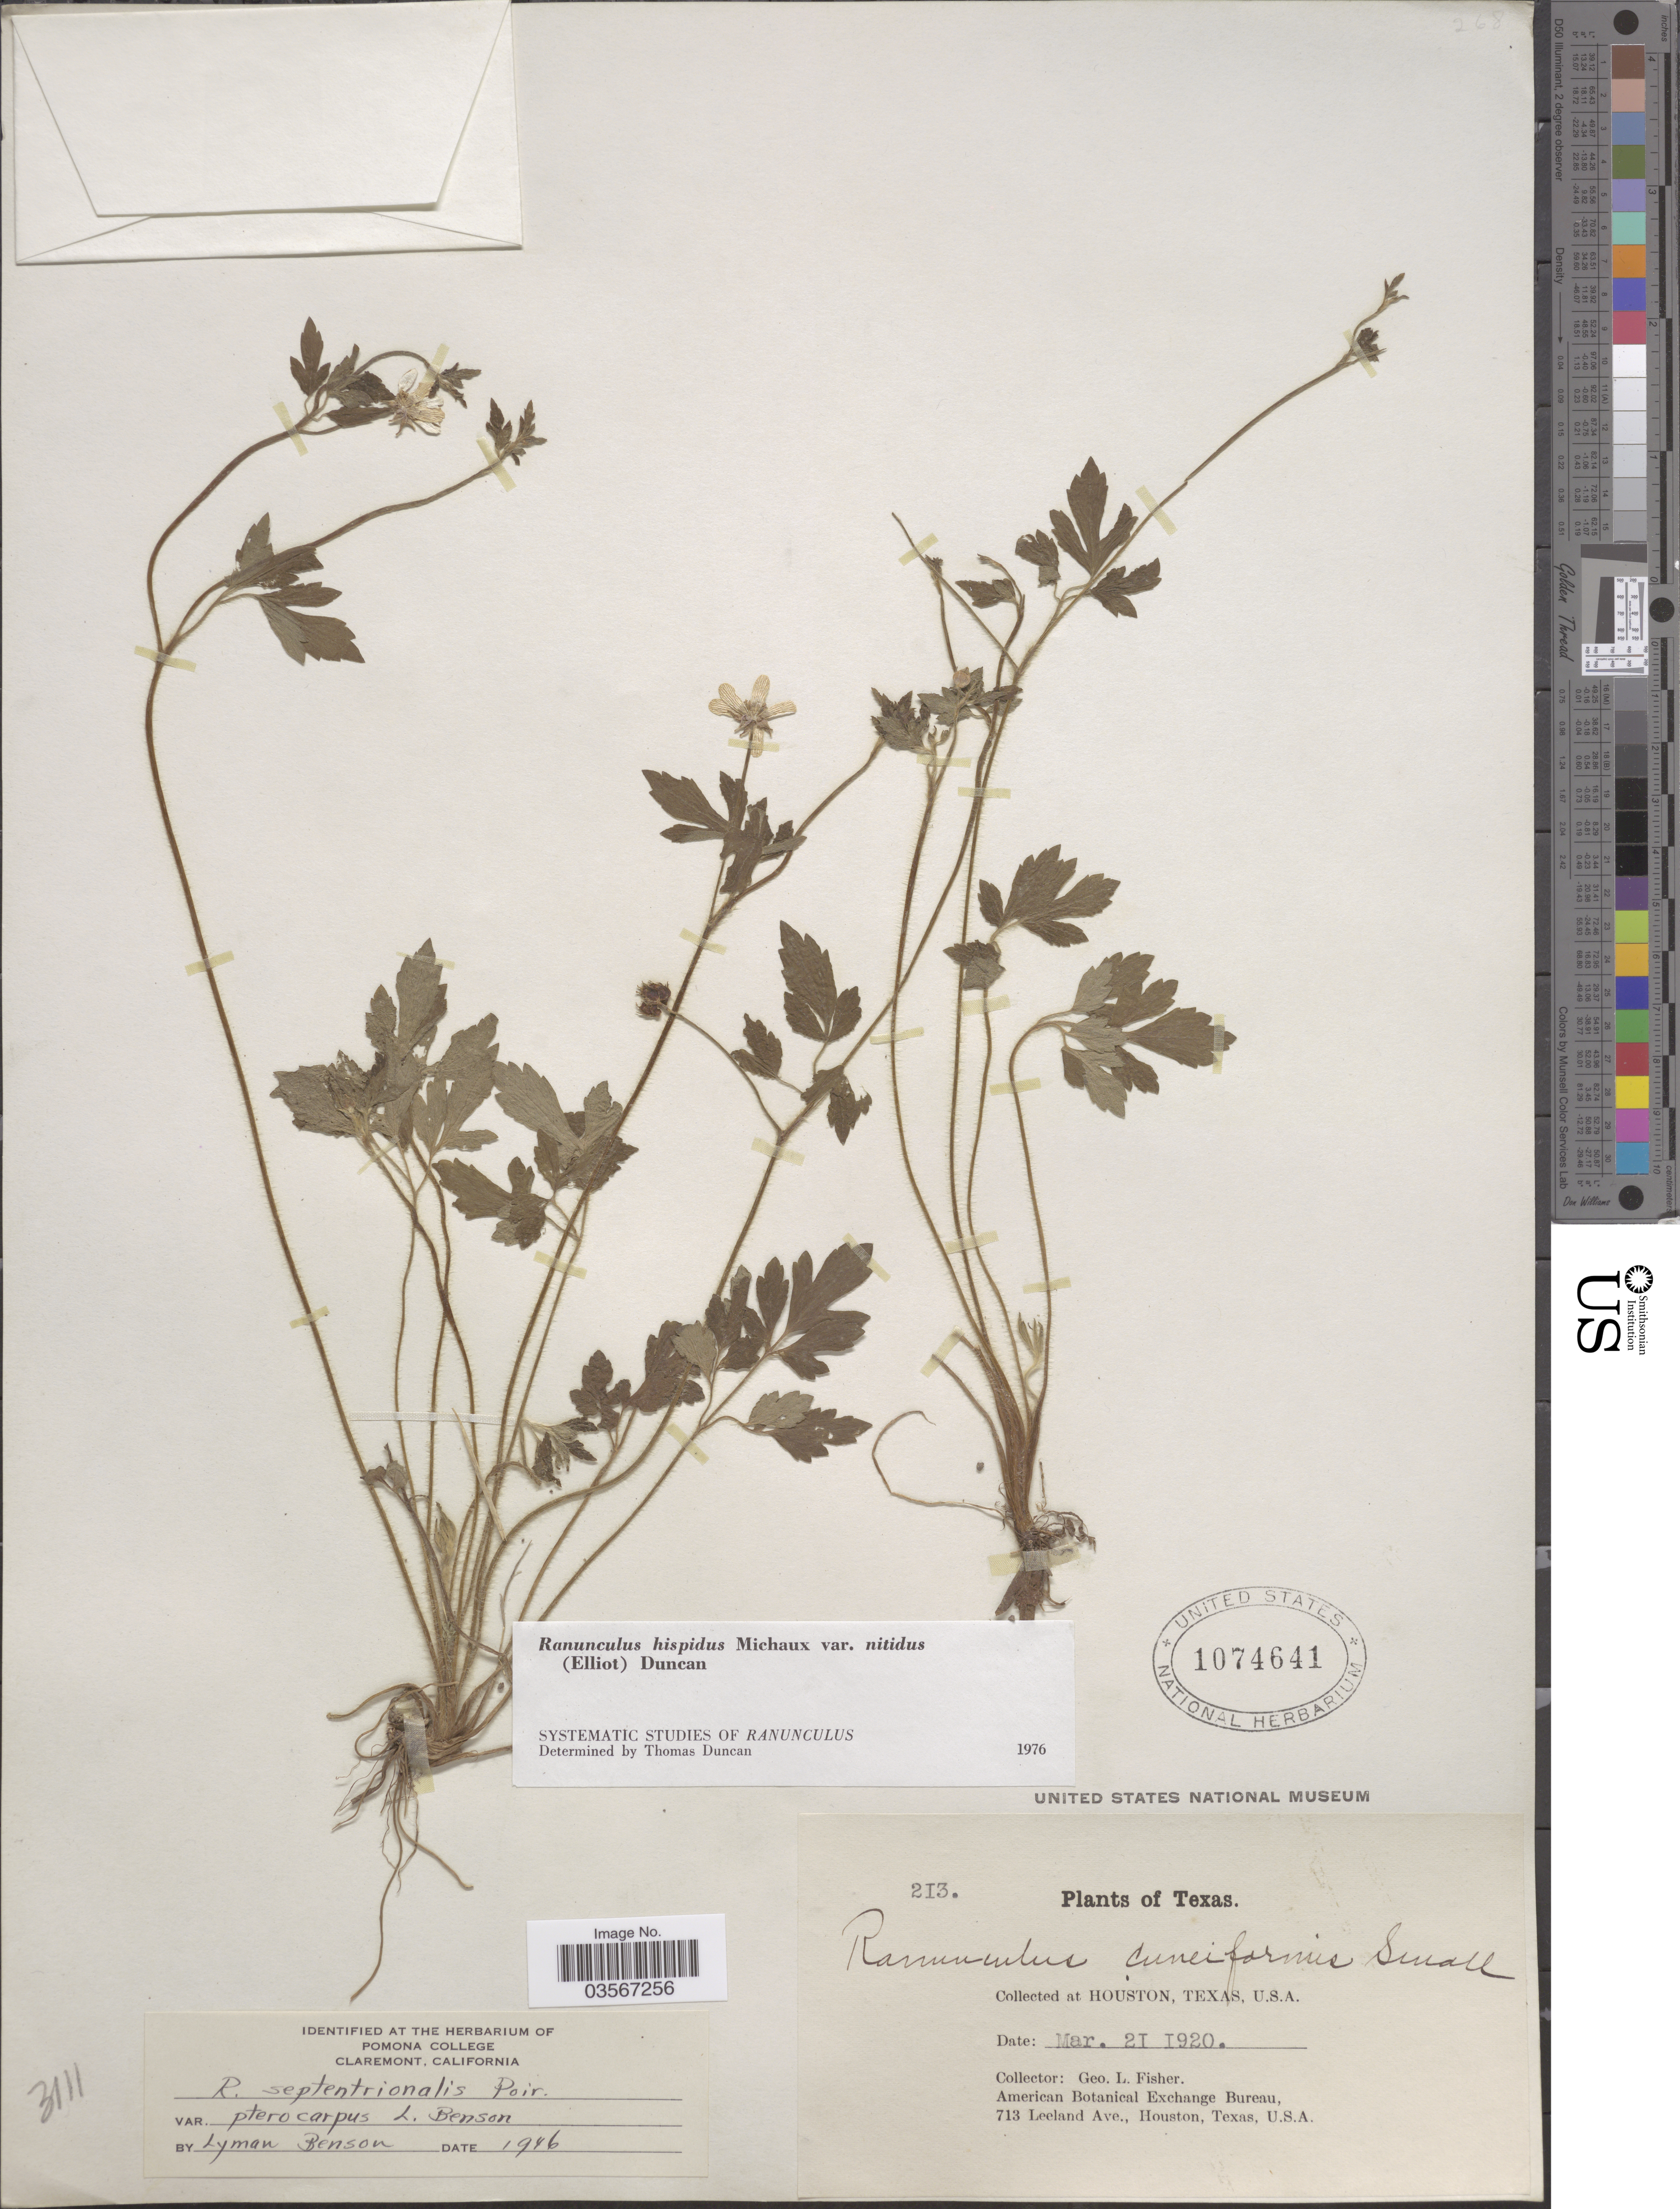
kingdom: Plantae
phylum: Tracheophyta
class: Magnoliopsida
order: Ranunculales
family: Ranunculaceae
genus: Ranunculus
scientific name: Ranunculus hispidus var. nitidus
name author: (Chapm.) T. Duncan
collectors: G. L. Fisher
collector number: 213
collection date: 1920-03-21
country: United States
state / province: Texas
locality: Houston, U.S.A.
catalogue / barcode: US 1074641